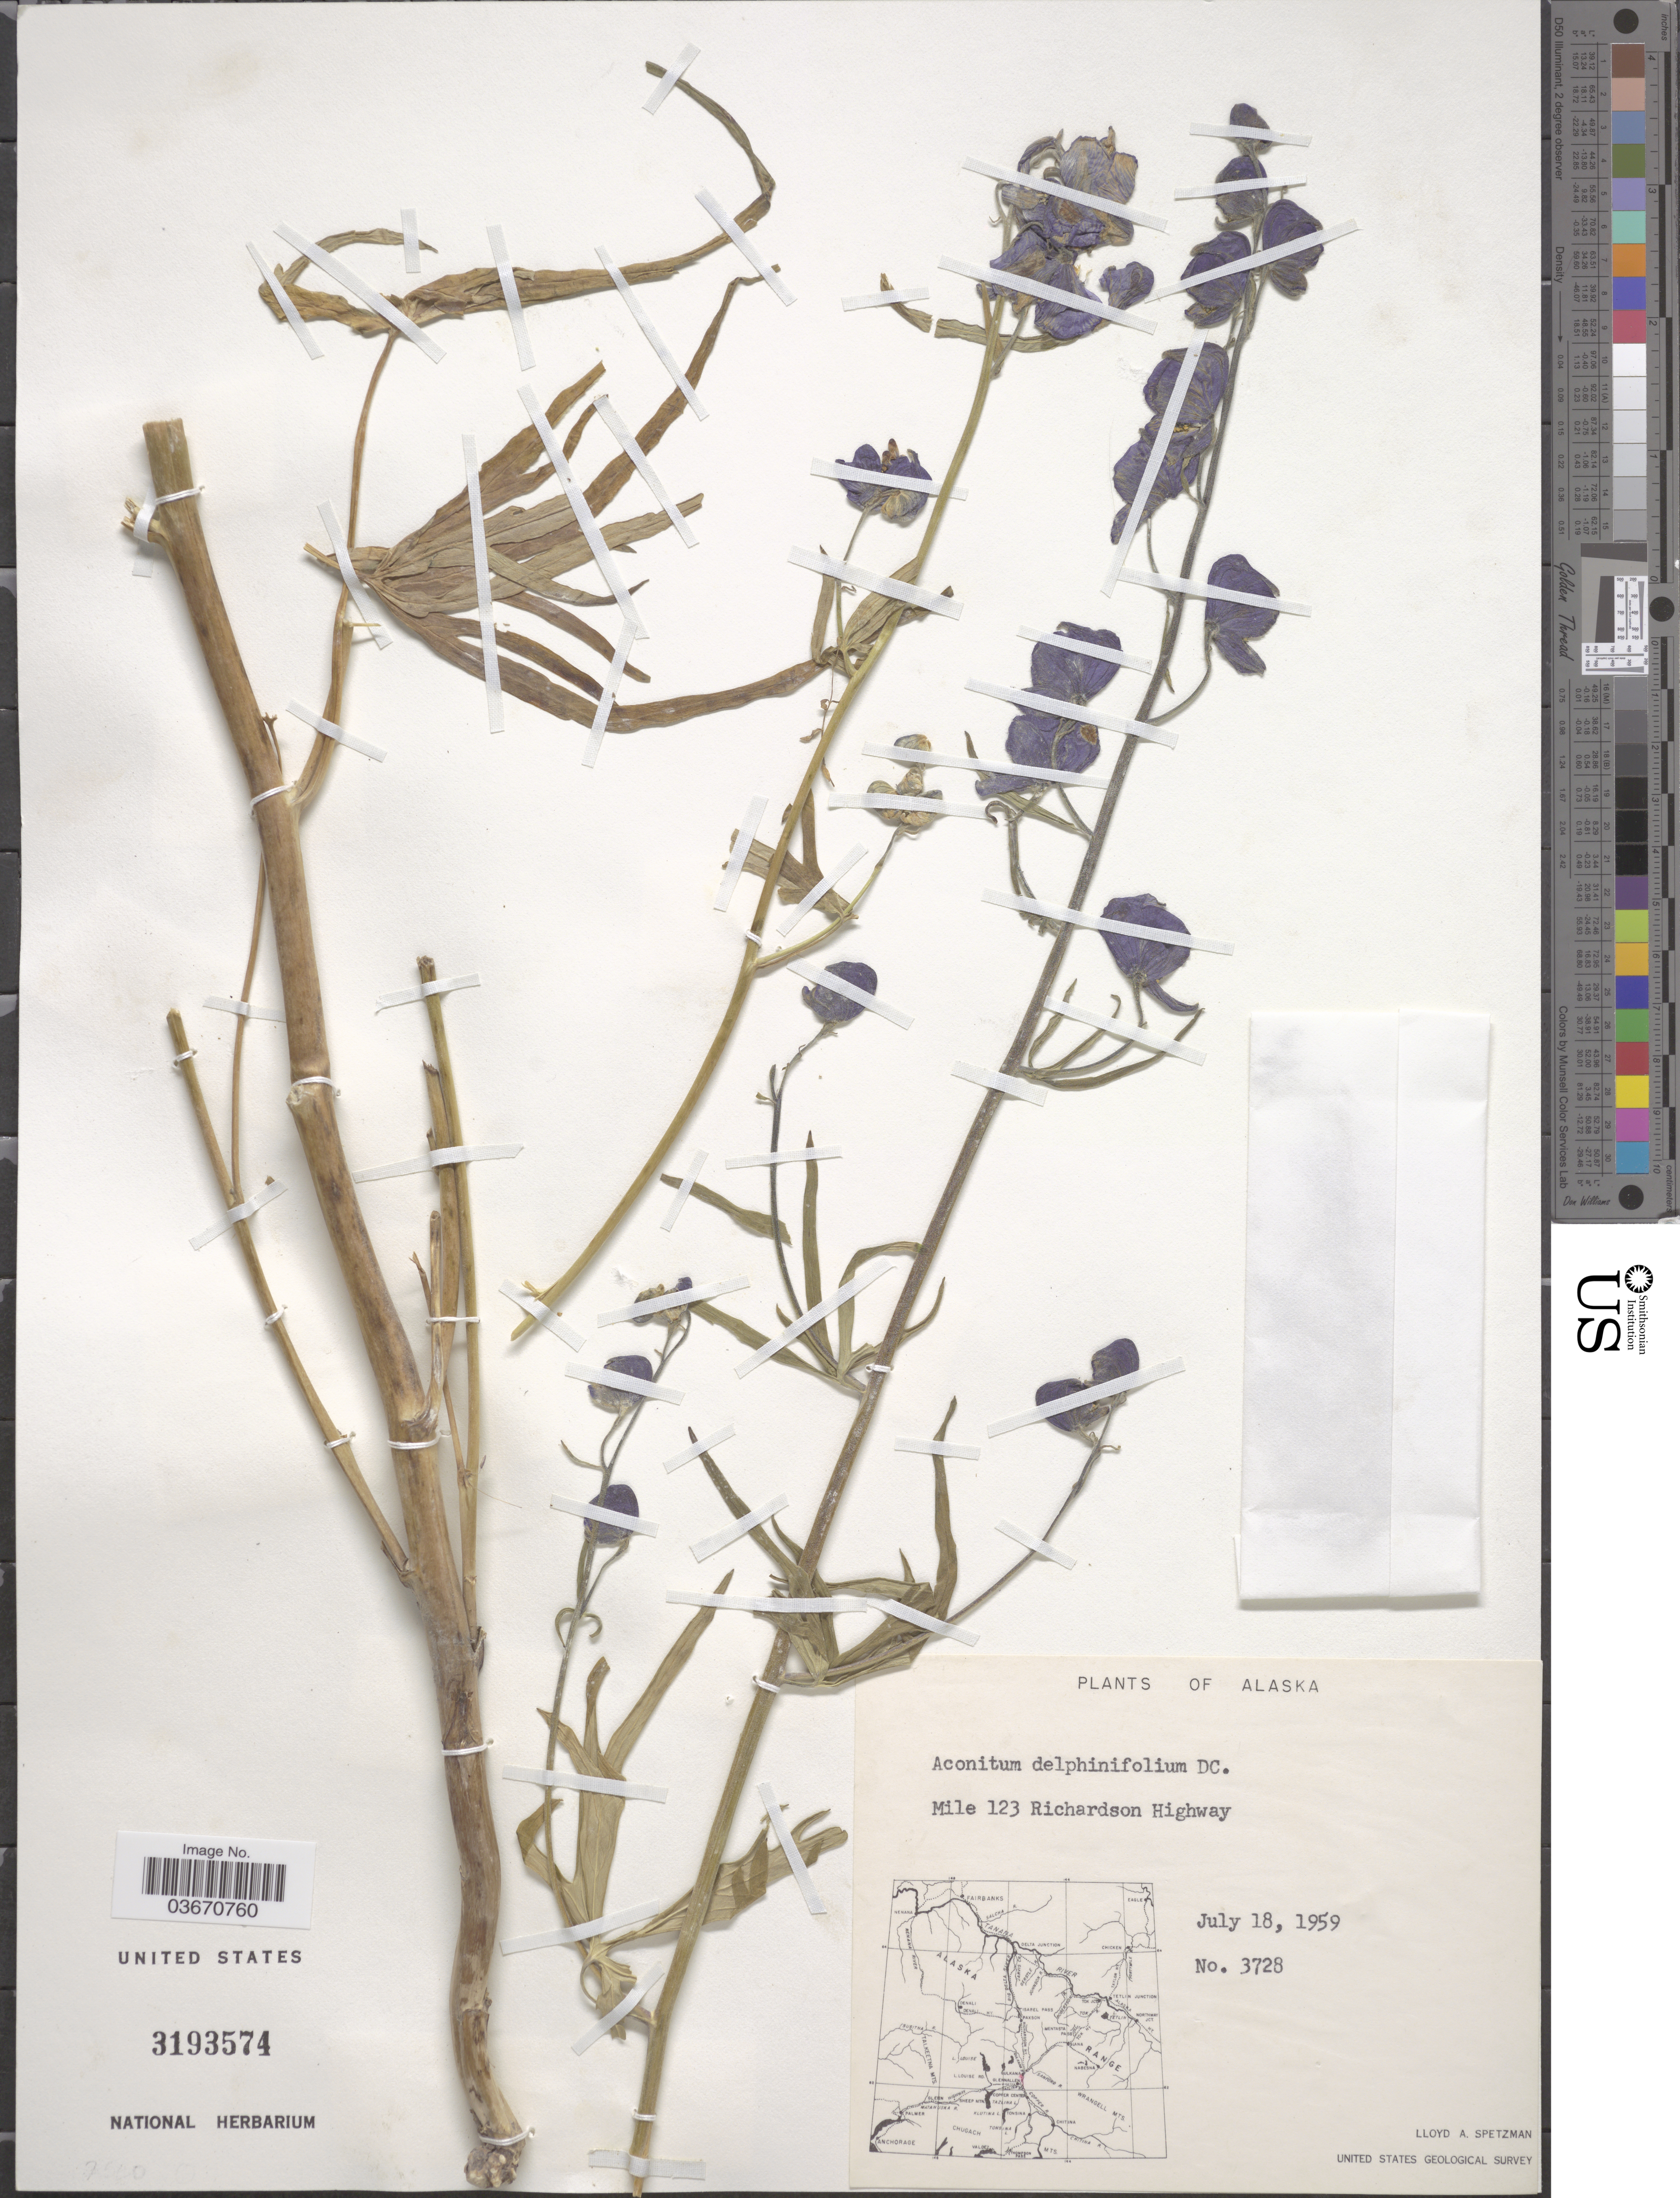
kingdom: Plantae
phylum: Tracheophyta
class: Magnoliopsida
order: Ranunculales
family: Ranunculaceae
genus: Aconitum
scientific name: Aconitum delphinifolium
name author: DC.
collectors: L. Spetzman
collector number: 3728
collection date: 1959-07-18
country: United States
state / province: Alaska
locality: Mile 123 Richardson Highway.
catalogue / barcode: US 3193574